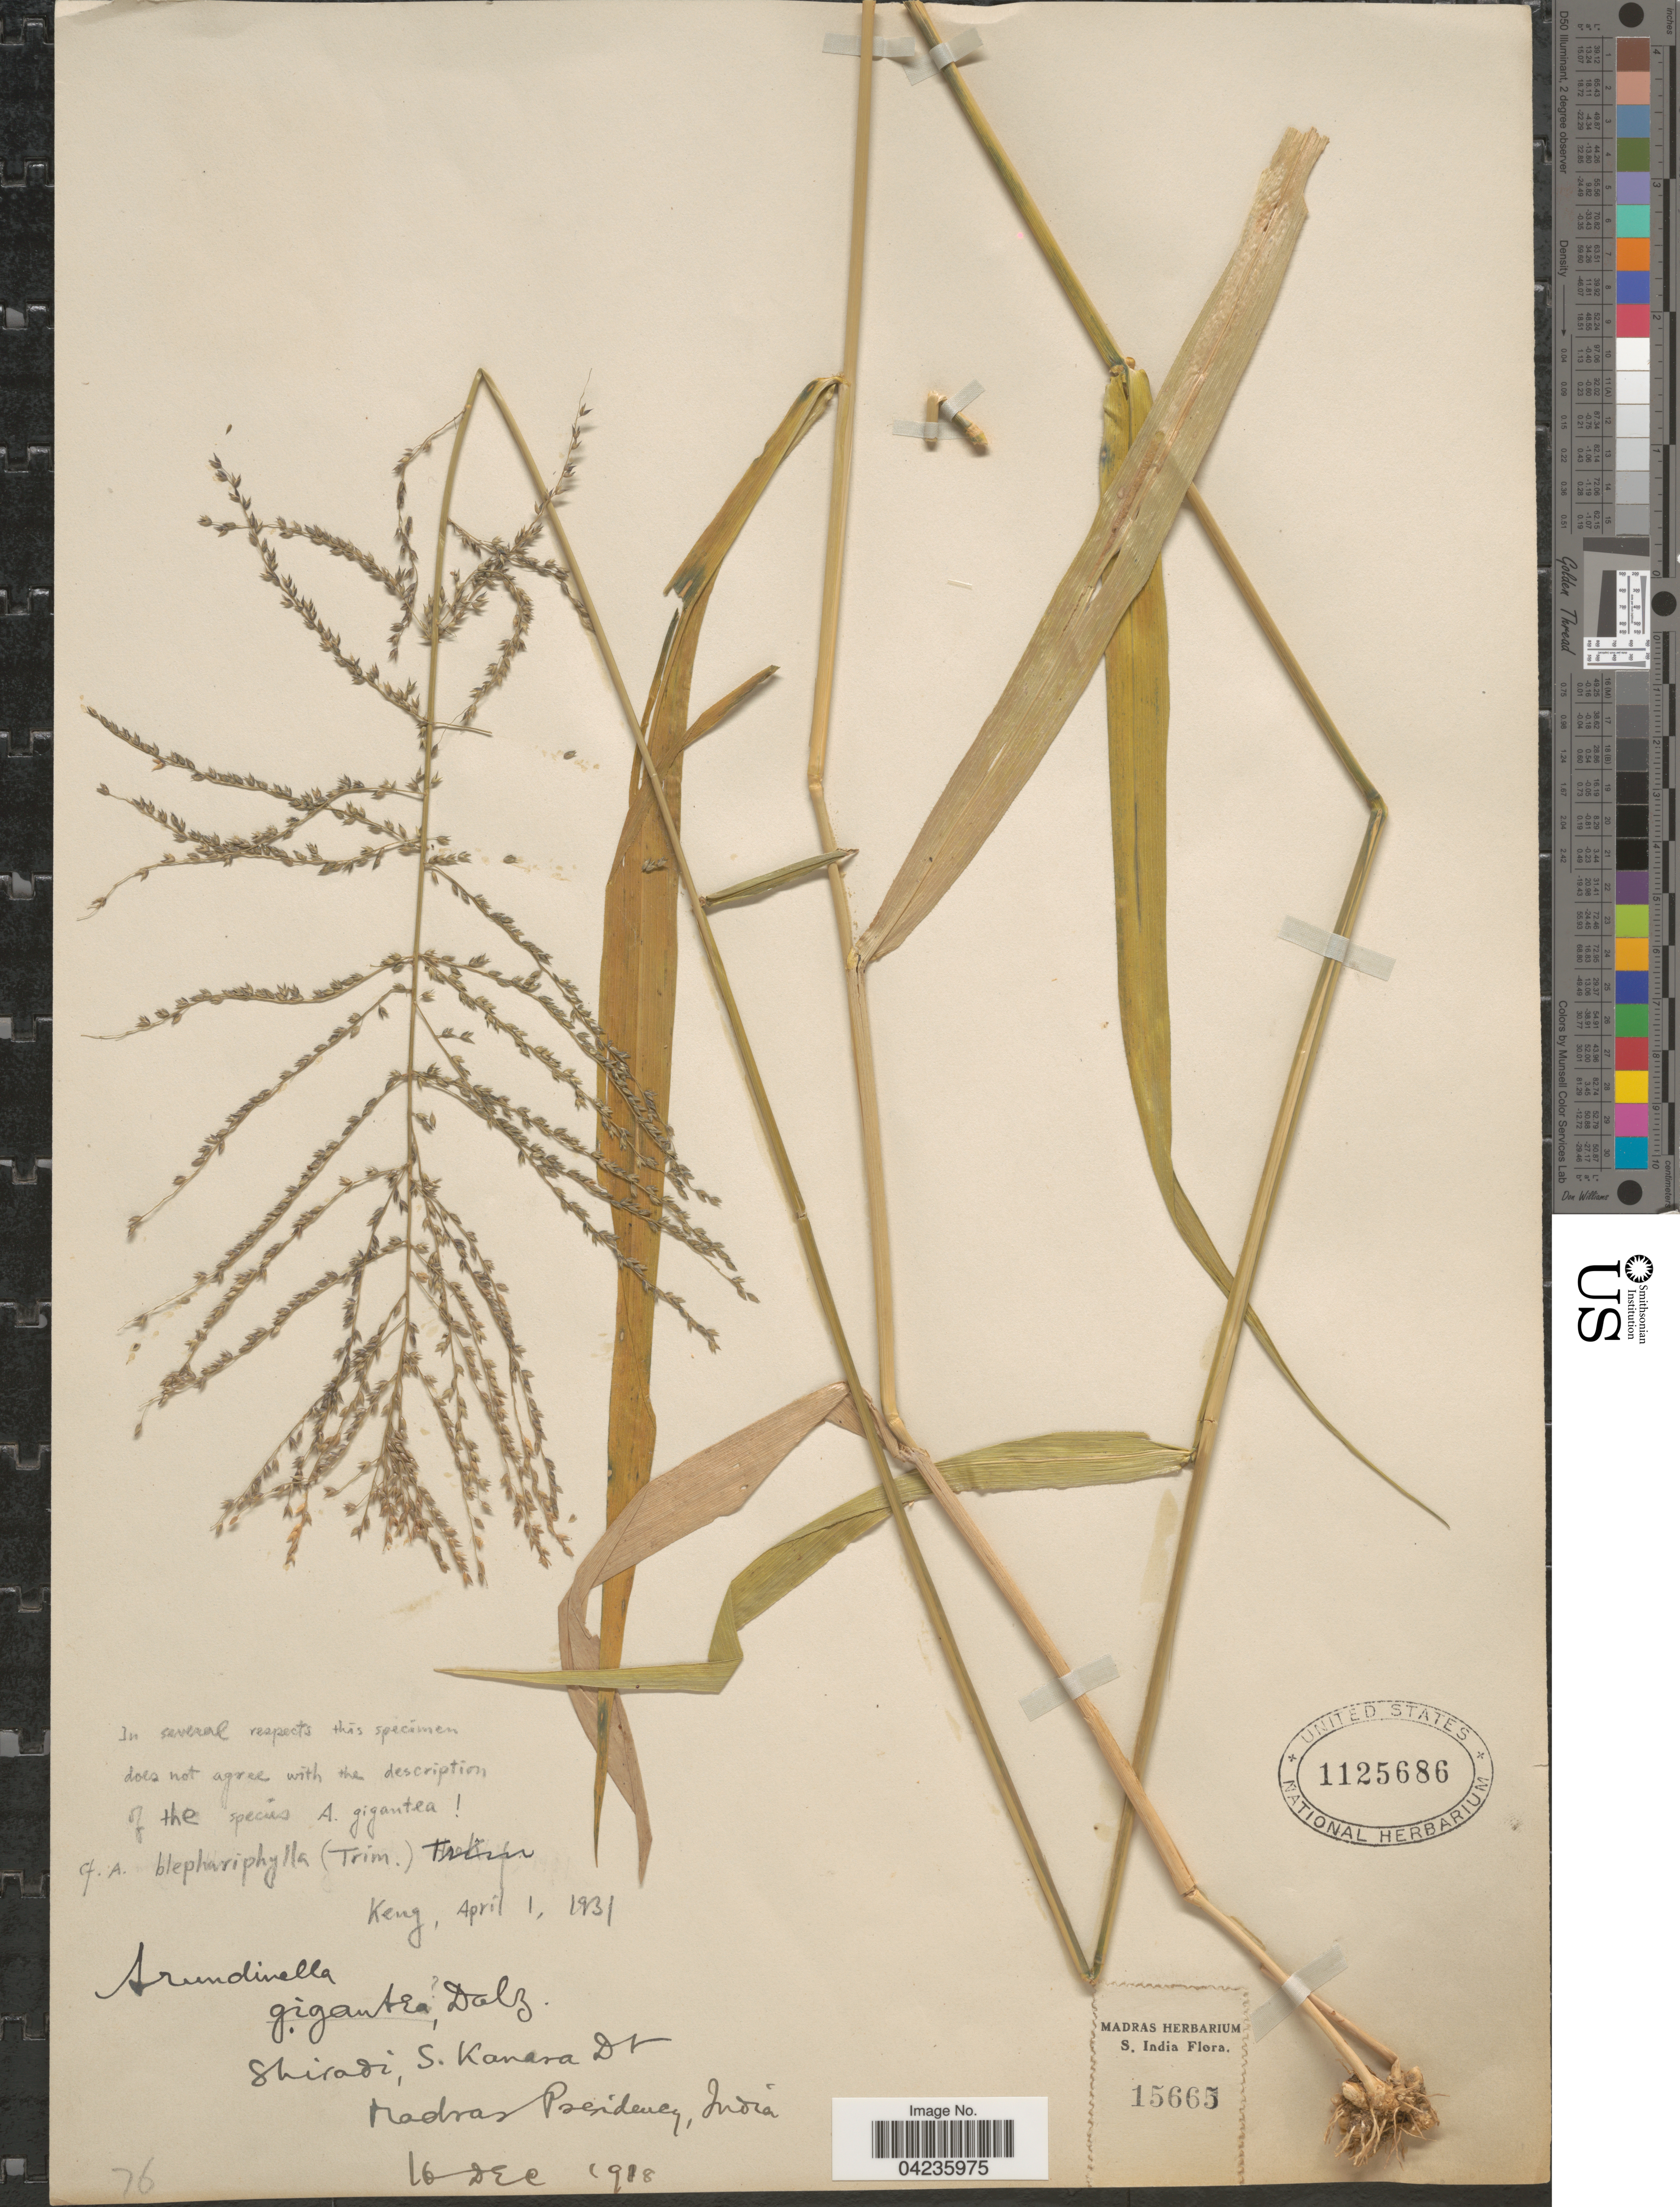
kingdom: Plantae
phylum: Tracheophyta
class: Liliopsida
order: Poales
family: Poaceae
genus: Arundinella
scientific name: Arundinella leptochloa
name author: (Nees) Hook. f.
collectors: Ex herb. Madras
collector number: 15665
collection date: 1918-12-16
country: India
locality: Shiradi, S. Kanara Dt. Madras Presidency. S. India.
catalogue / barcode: US 1125686